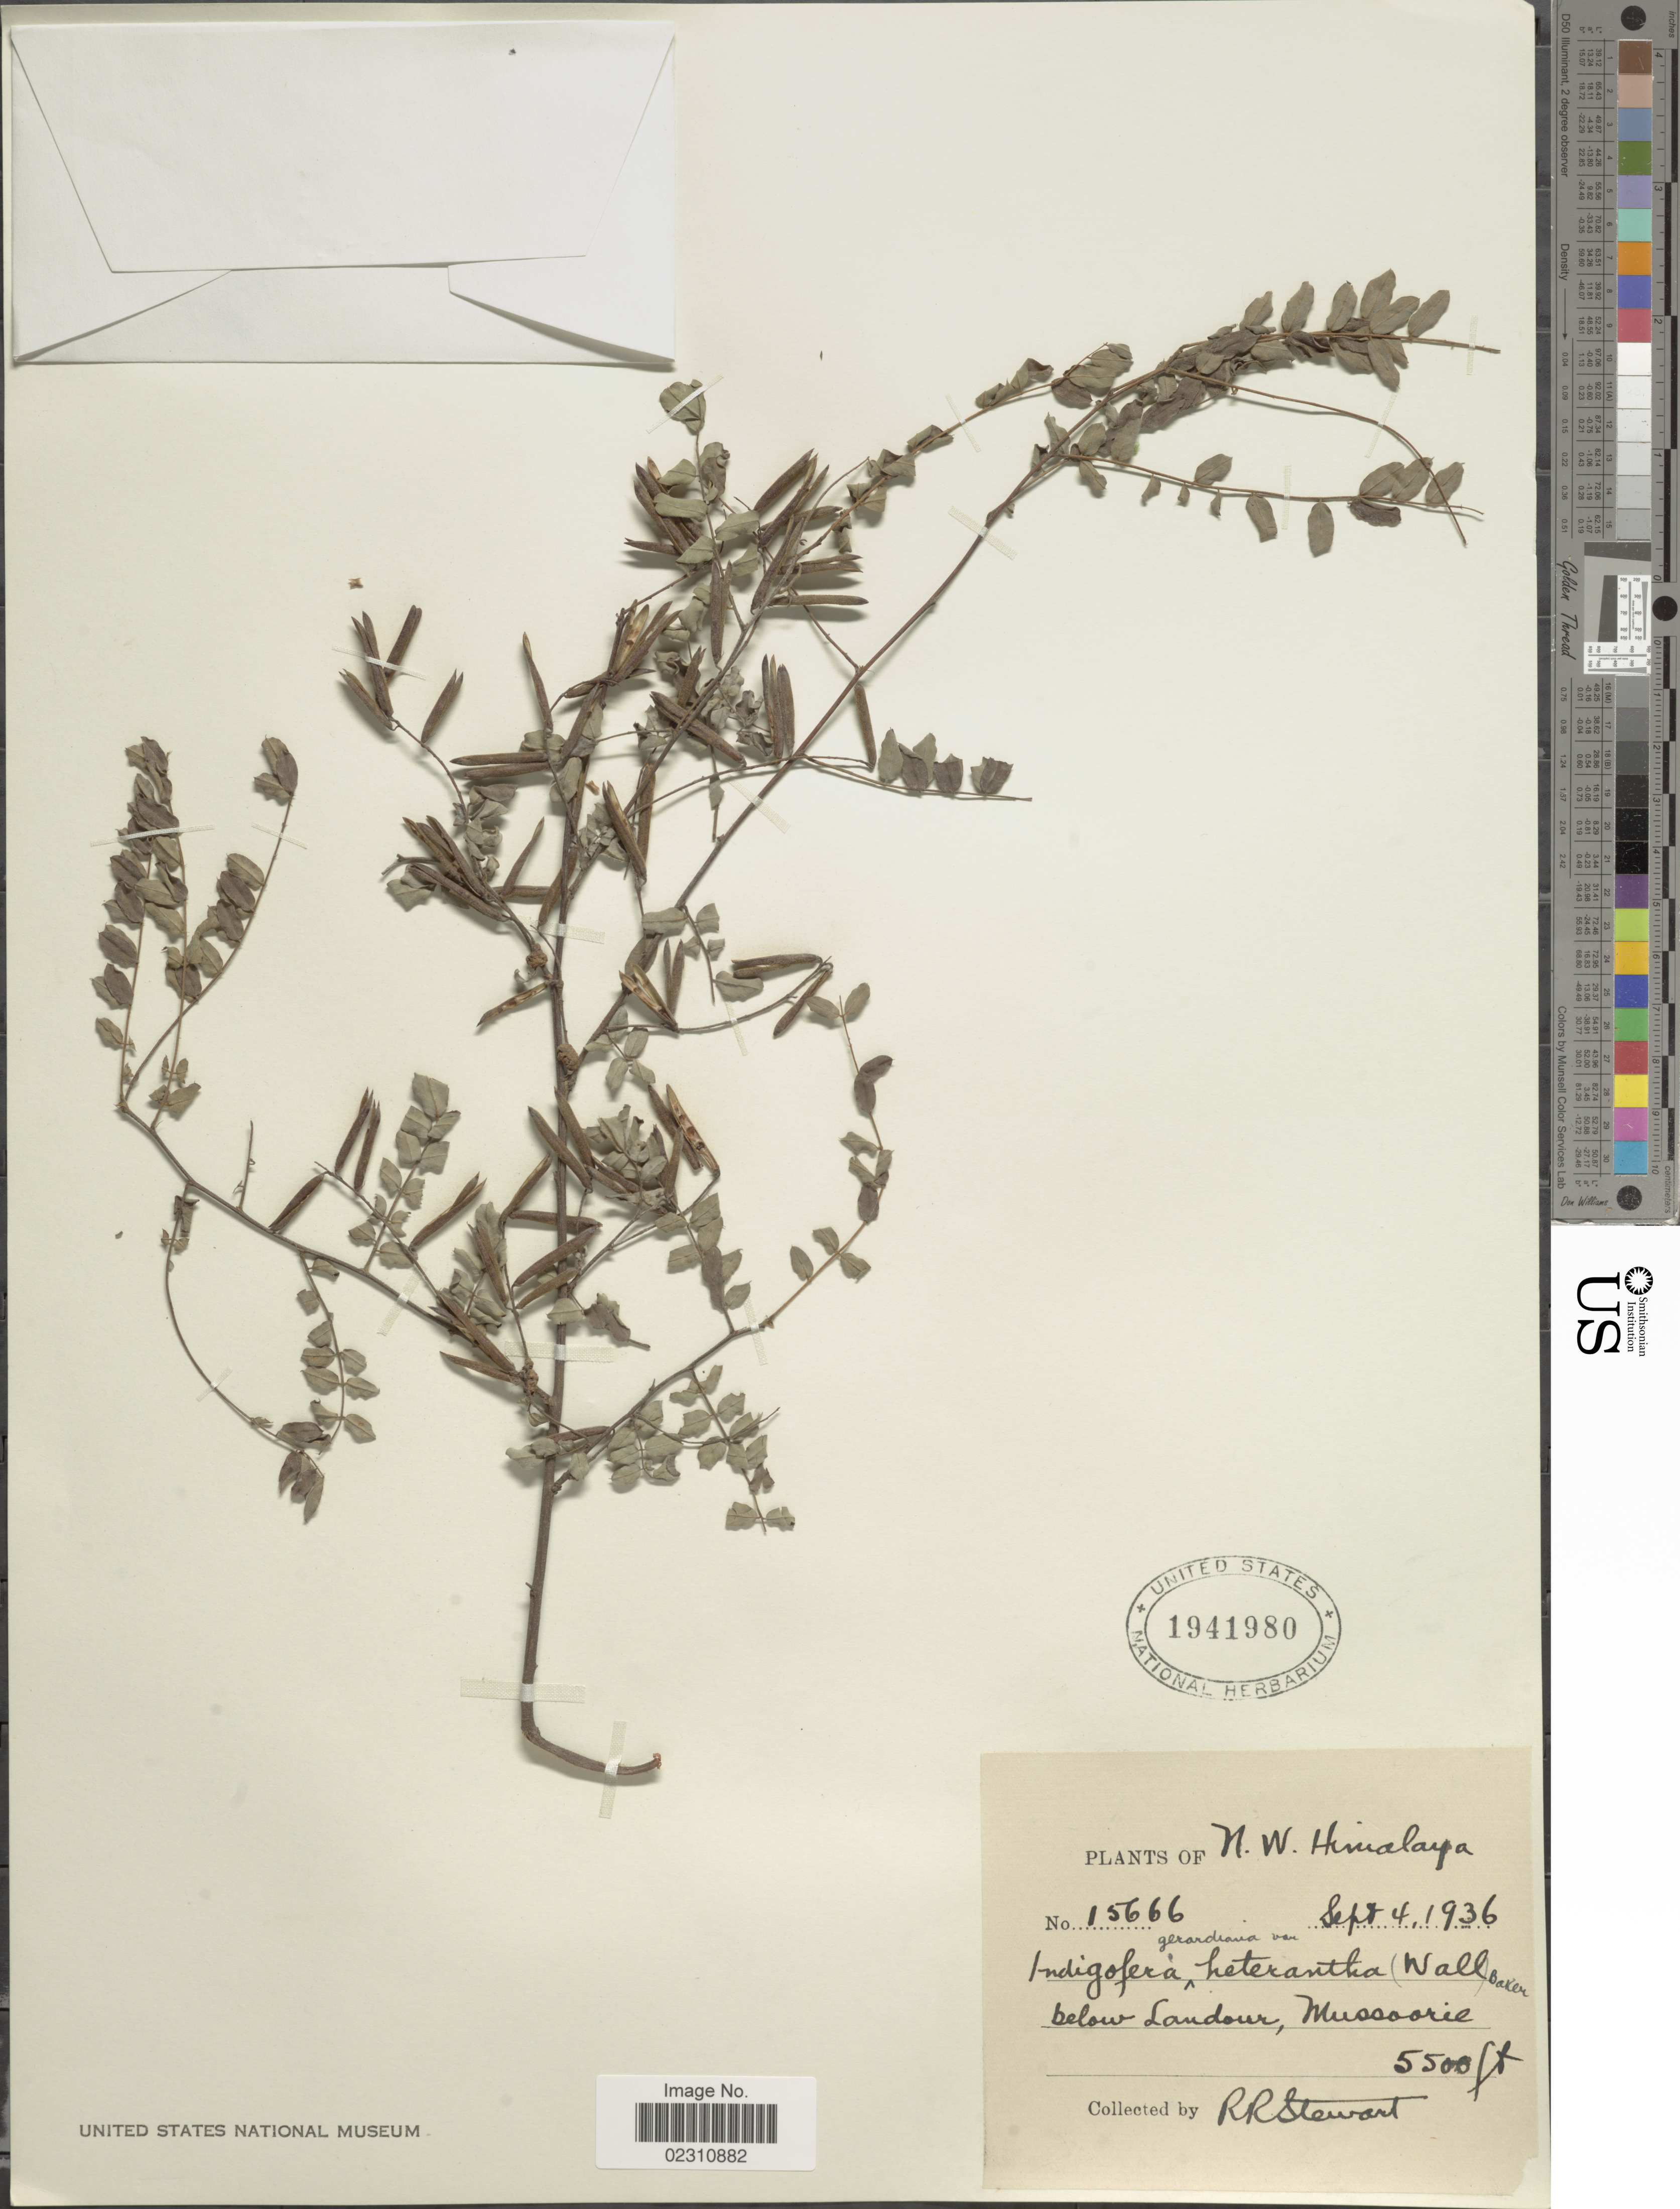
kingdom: Plantae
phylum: Tracheophyta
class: Magnoliopsida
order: Fabales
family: Fabaceae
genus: Indigofera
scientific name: Indigofera gerardiana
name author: Wall.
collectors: R. R. Stewart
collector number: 15666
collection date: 1936-09-04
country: India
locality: N.W.Himalaya, Below Landour, Mussoorie.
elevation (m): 1676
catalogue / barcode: US 1941980